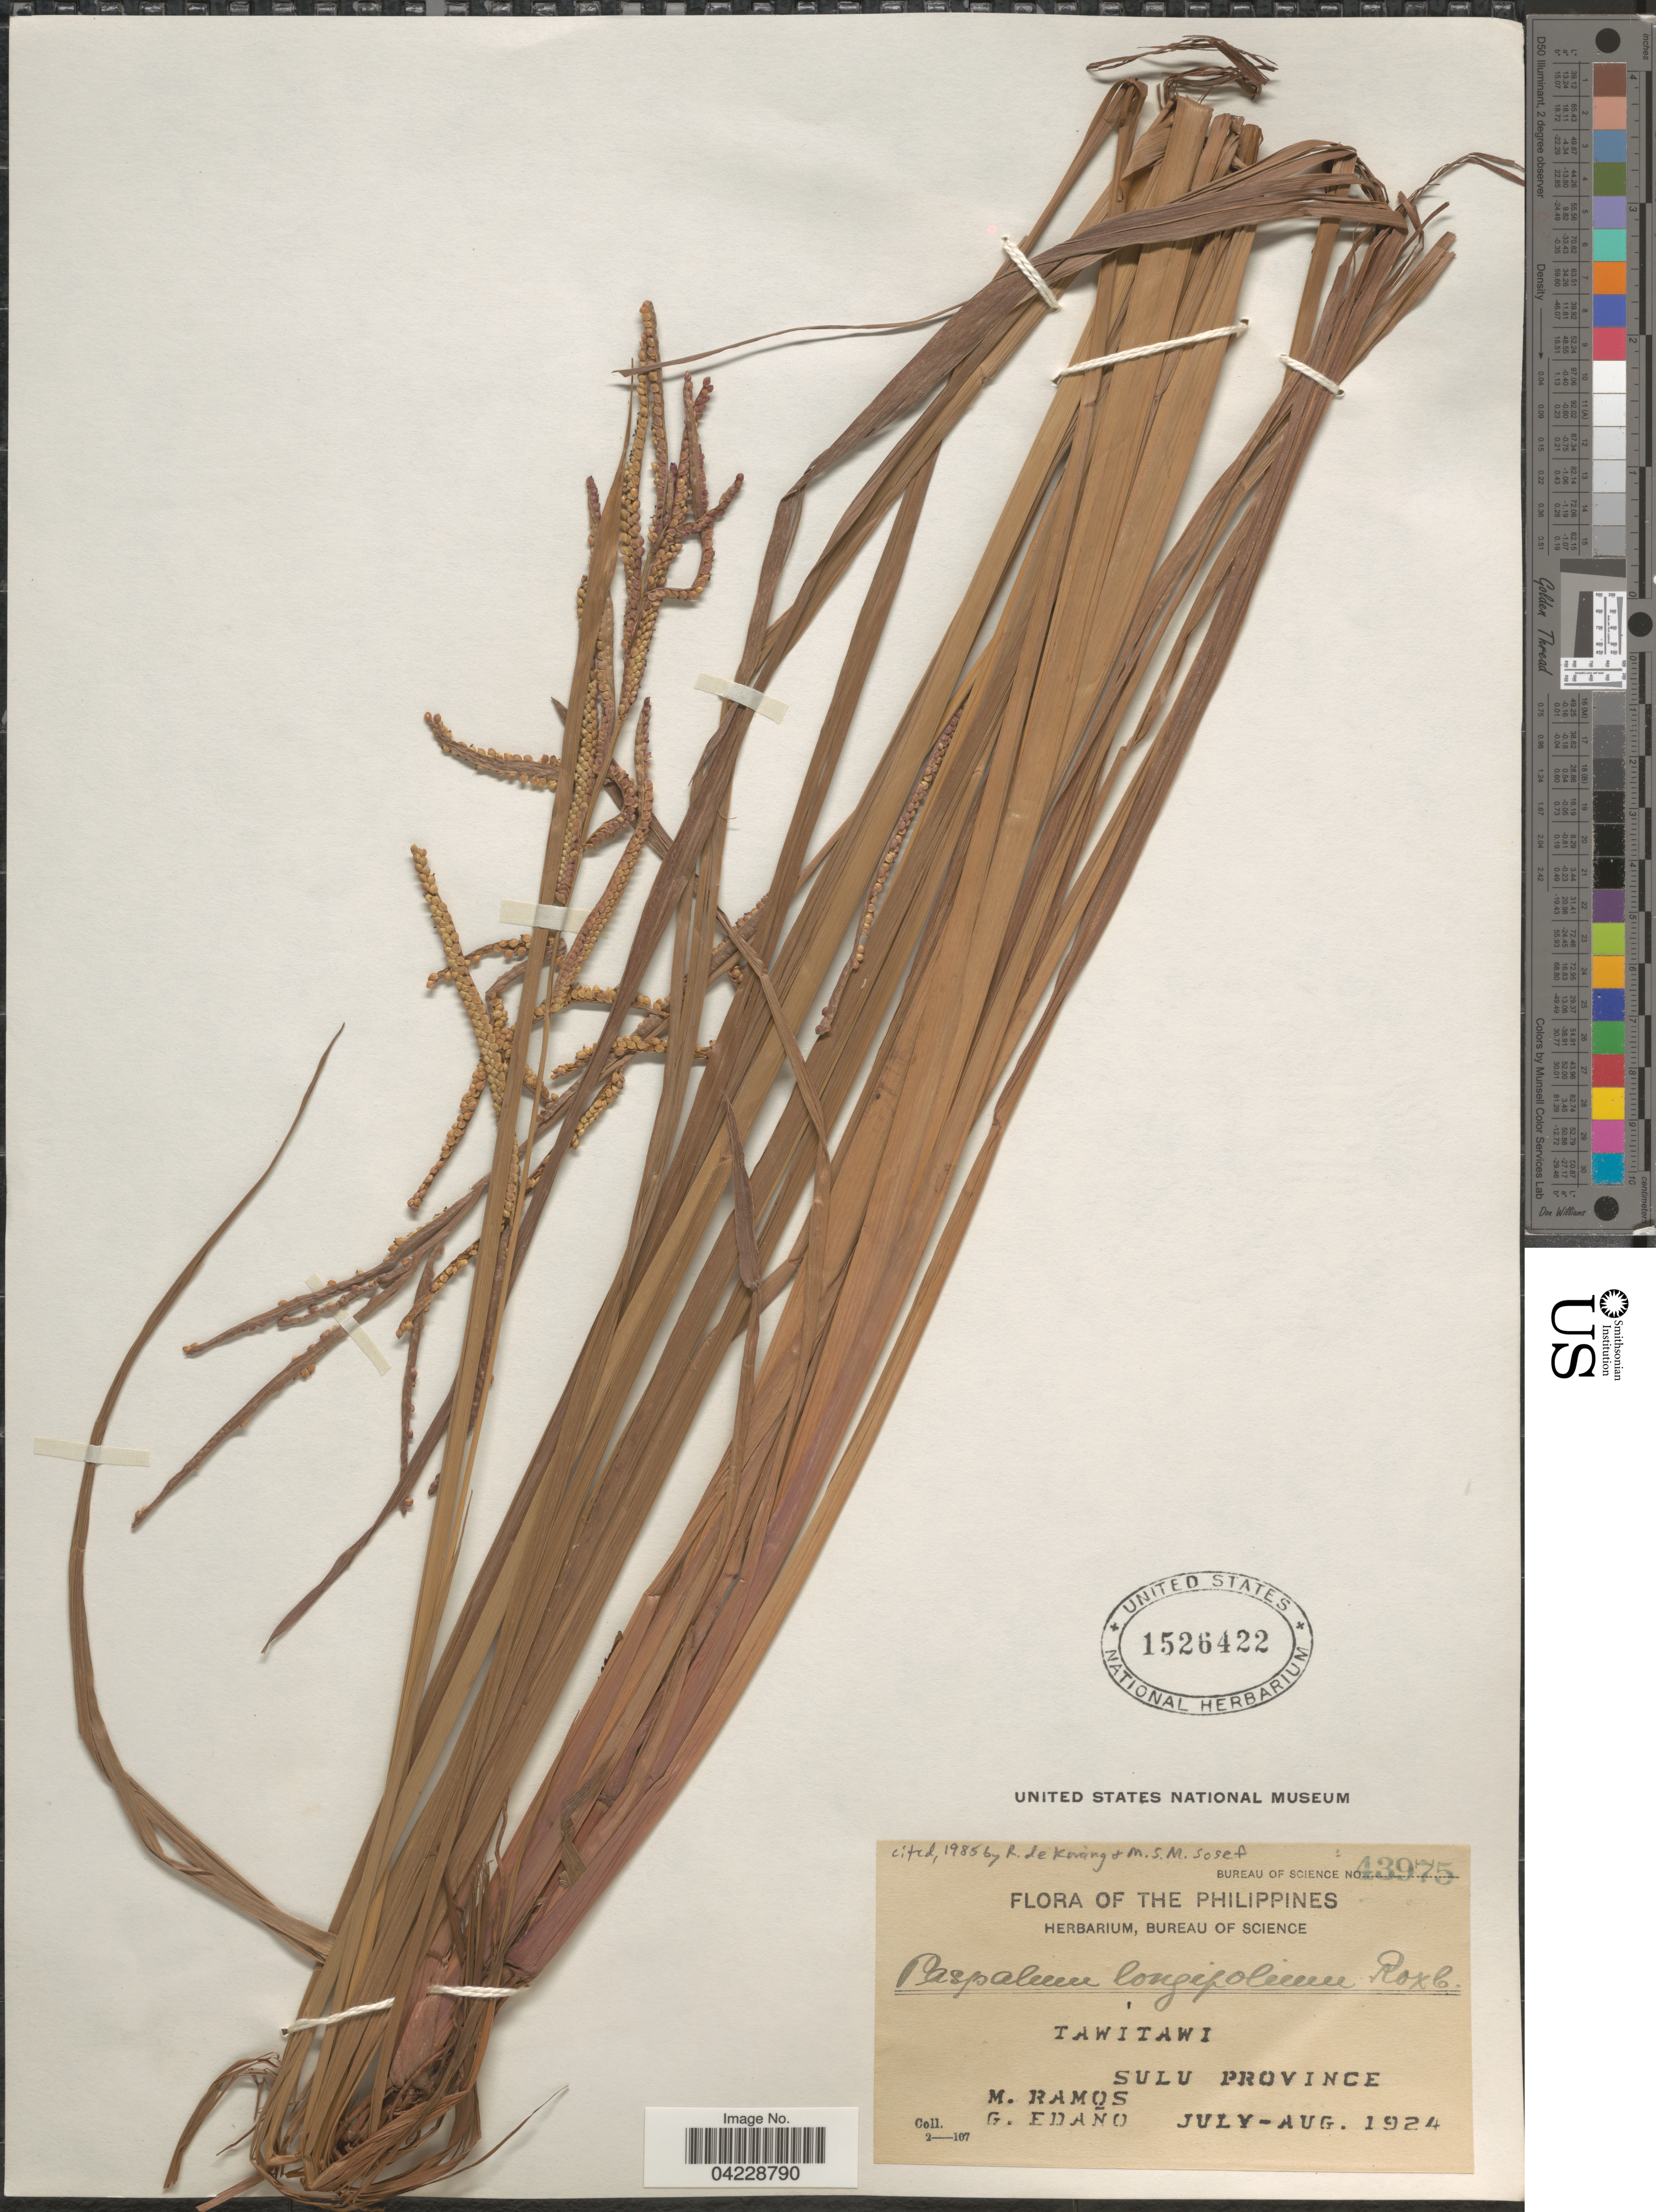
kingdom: Plantae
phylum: Tracheophyta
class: Liliopsida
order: Poales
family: Poaceae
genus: Paspalum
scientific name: Paspalum longifolium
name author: Roxb.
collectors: M. Ramos & G. Edaño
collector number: Bureau of Science 43975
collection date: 1924-07/1924-08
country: Philippines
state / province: Muslim Mindanao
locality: Tawitawi. Sulu Province.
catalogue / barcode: US 1526422